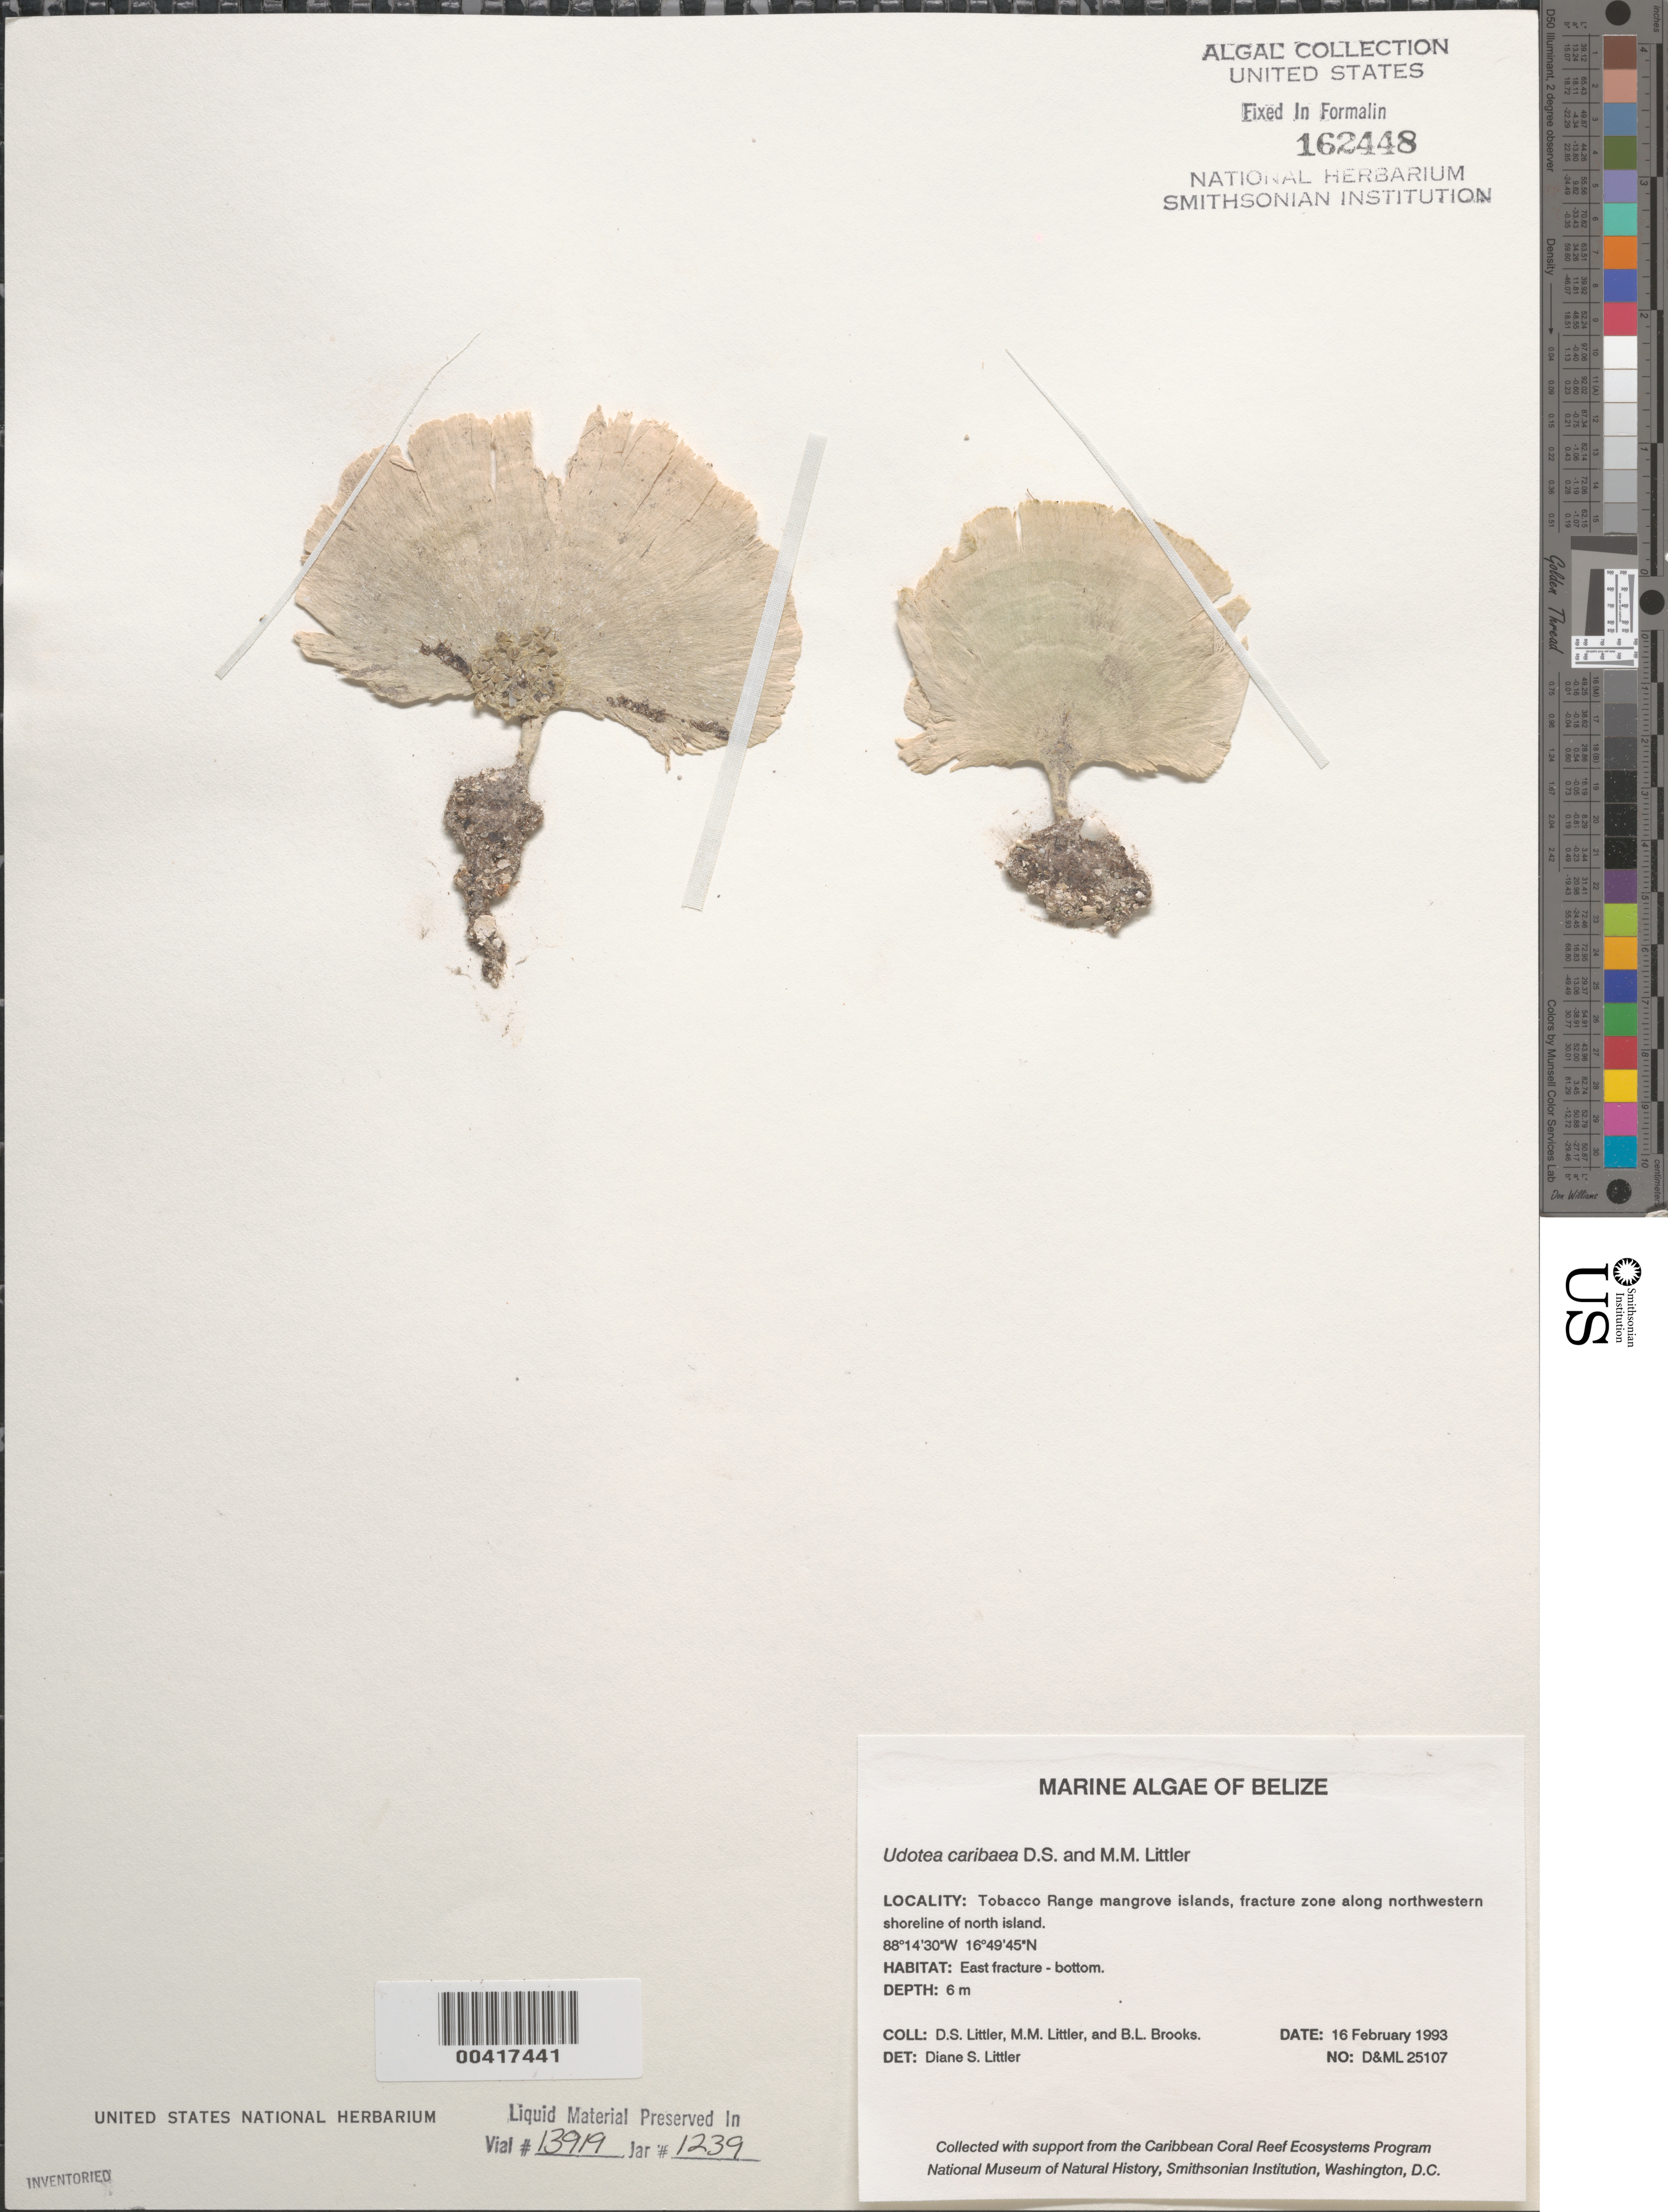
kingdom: Plantae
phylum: Chlorophyta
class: Ulvophyceae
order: Bryopsidales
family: Udoteaceae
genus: Udotea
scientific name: Udotea caribaea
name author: D.S. Littler & Littler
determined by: Littler, D. S.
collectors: D. S. Littler, M. M. Littler & B. Brooks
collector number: D&ML 25107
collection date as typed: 16 Feb 1993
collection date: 1993-02-16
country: Belize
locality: Tobacco Range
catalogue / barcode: US 162448